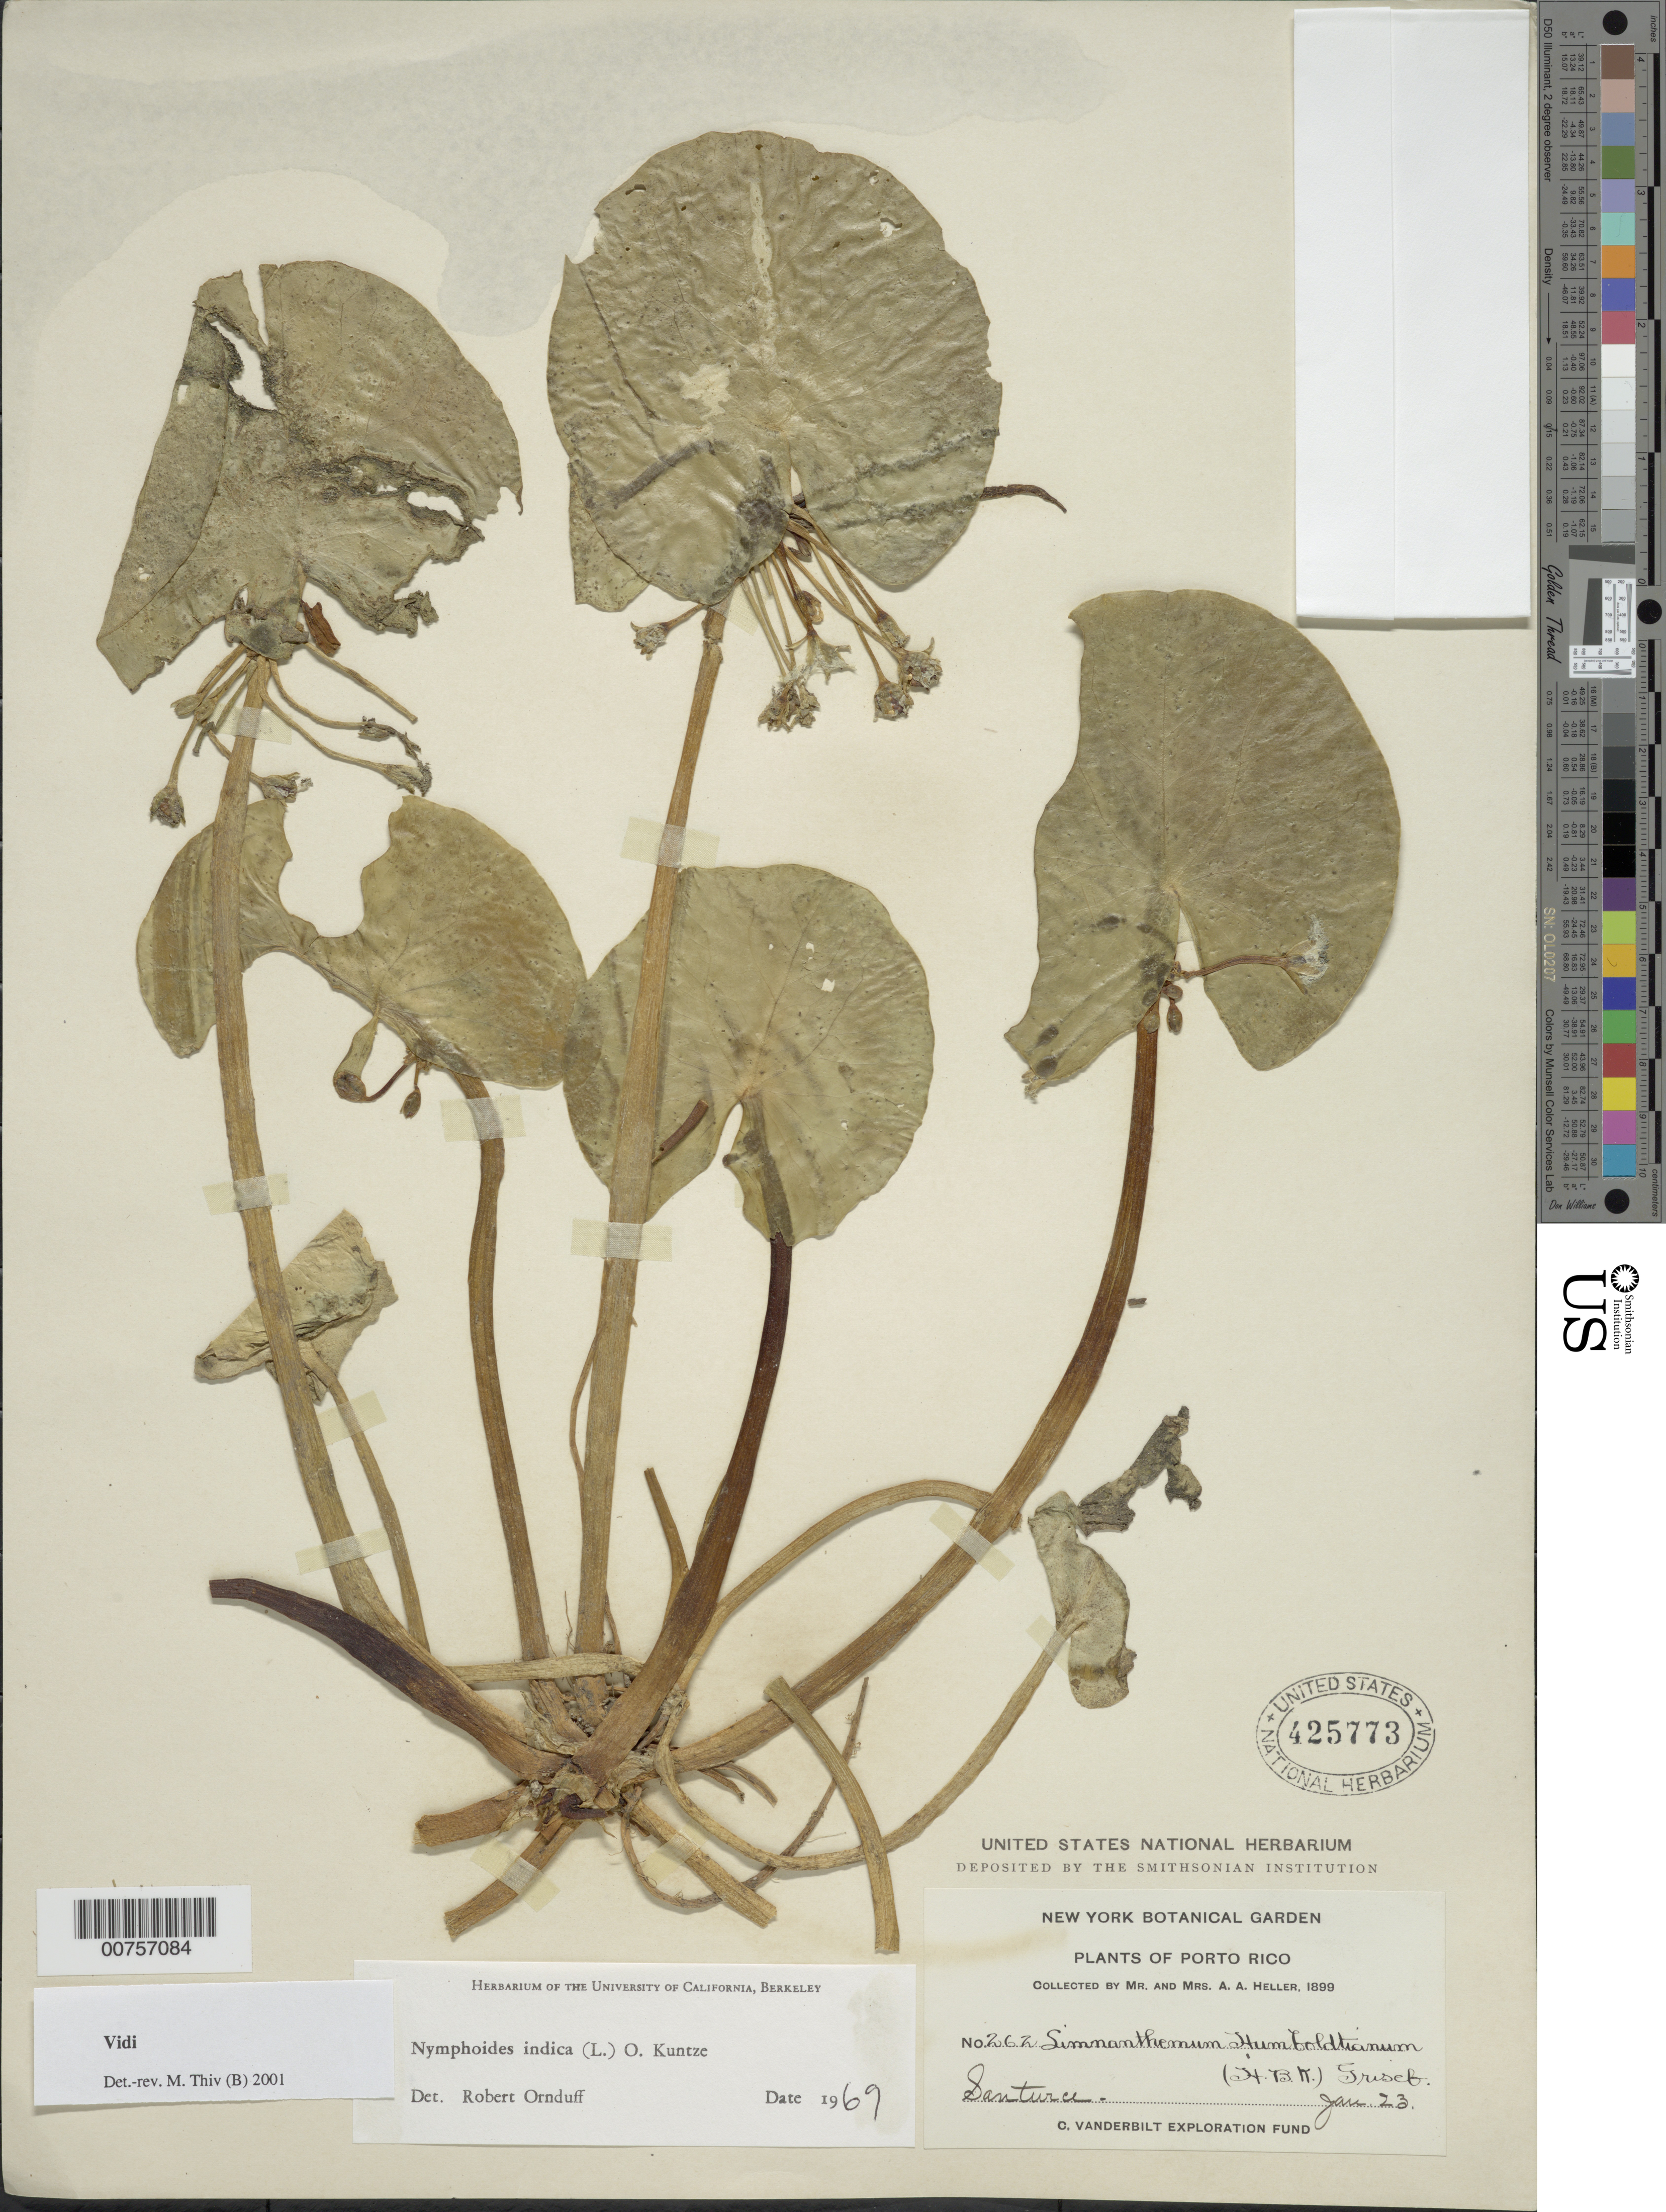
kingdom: Plantae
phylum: Tracheophyta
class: Magnoliopsida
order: Asterales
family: Menyanthaceae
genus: Nymphoides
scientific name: Nymphoides indica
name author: (L.) Kuntze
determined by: Thiv, M.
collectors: A. A. Heller & E. G. Heller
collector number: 262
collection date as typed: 23 Jan 1899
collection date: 1899-01-23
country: Puerto Rico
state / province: San Juan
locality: Santurce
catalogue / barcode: US 425773